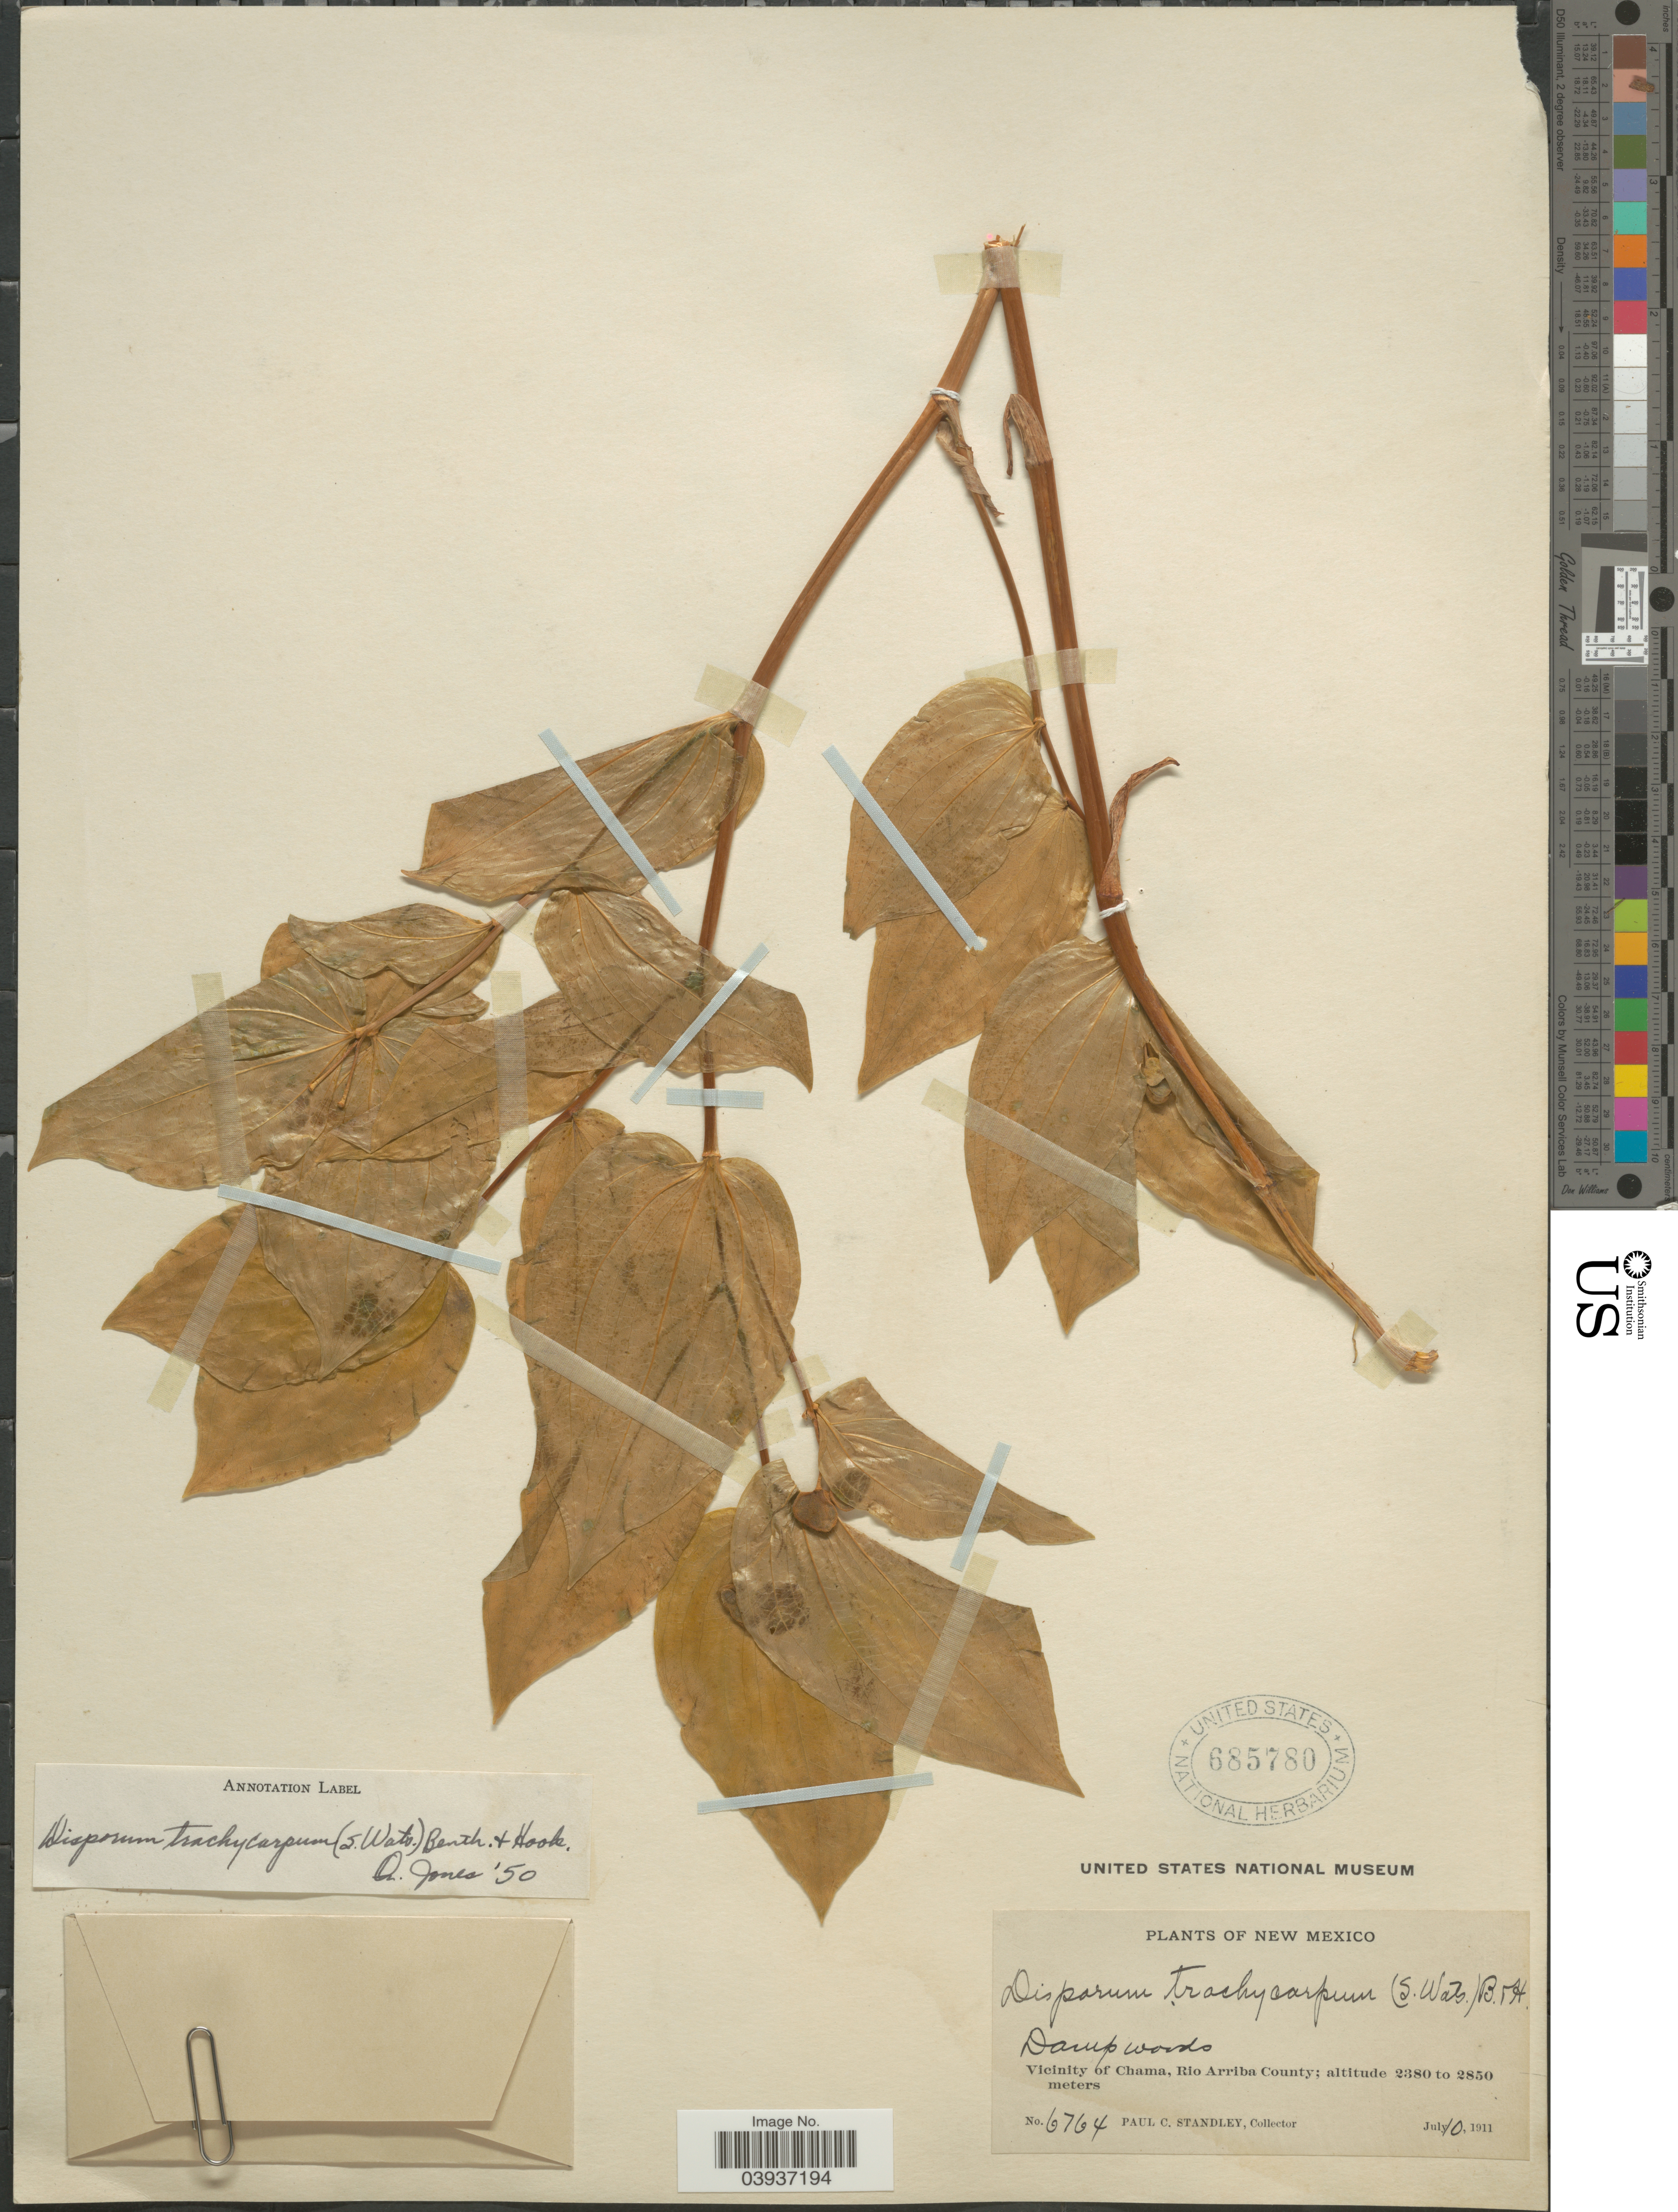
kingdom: Plantae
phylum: Tracheophyta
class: Liliopsida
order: Liliales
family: Colchicaceae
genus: Disporum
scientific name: Disporum trachycarpum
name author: (S. Watson) Benth. & Hook. f.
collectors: P. C. Standley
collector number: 6764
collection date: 1911-07-10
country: United States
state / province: New Mexico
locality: Vicinity of Chama, Rio Arriba County.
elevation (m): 2380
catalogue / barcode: US 685780